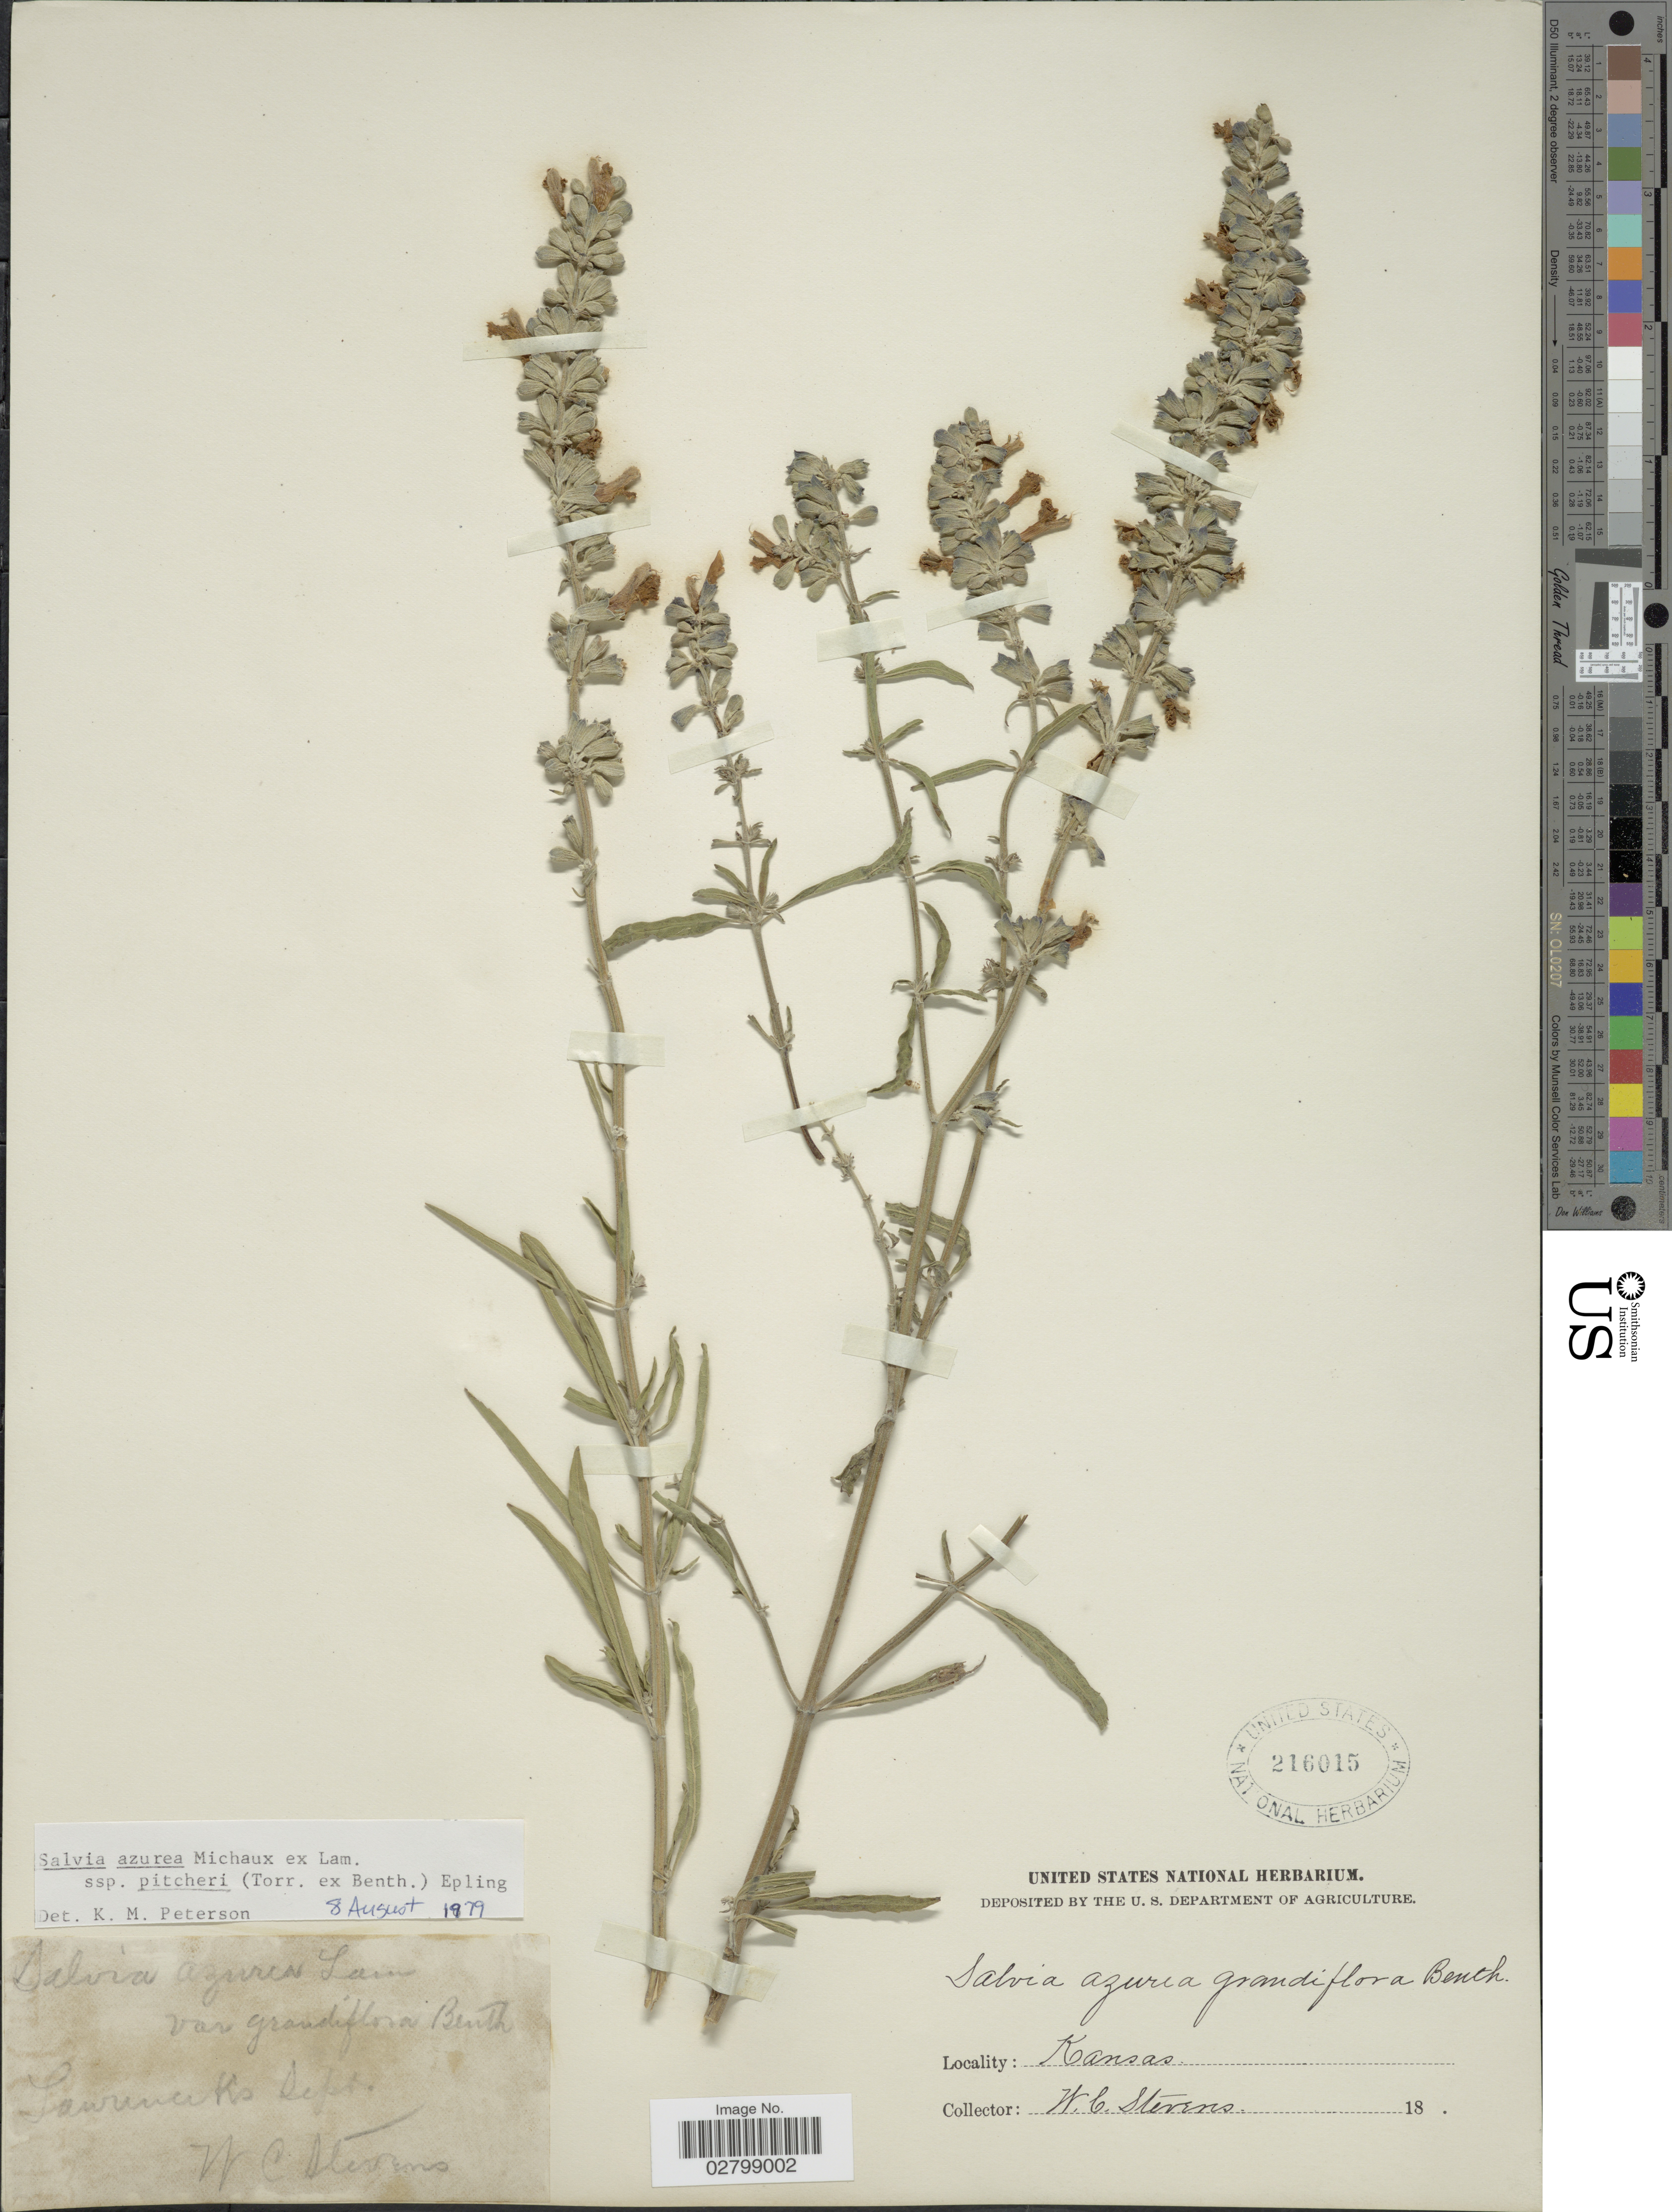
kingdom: Plantae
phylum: Tracheophyta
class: Magnoliopsida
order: Lamiales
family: Lamiaceae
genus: Salvia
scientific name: Salvia azurea subsp. pitcheri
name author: Michx. ex Lam.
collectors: W. C. Stevens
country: United States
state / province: Kansas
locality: Lawrence Ks Dept.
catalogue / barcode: US 216015